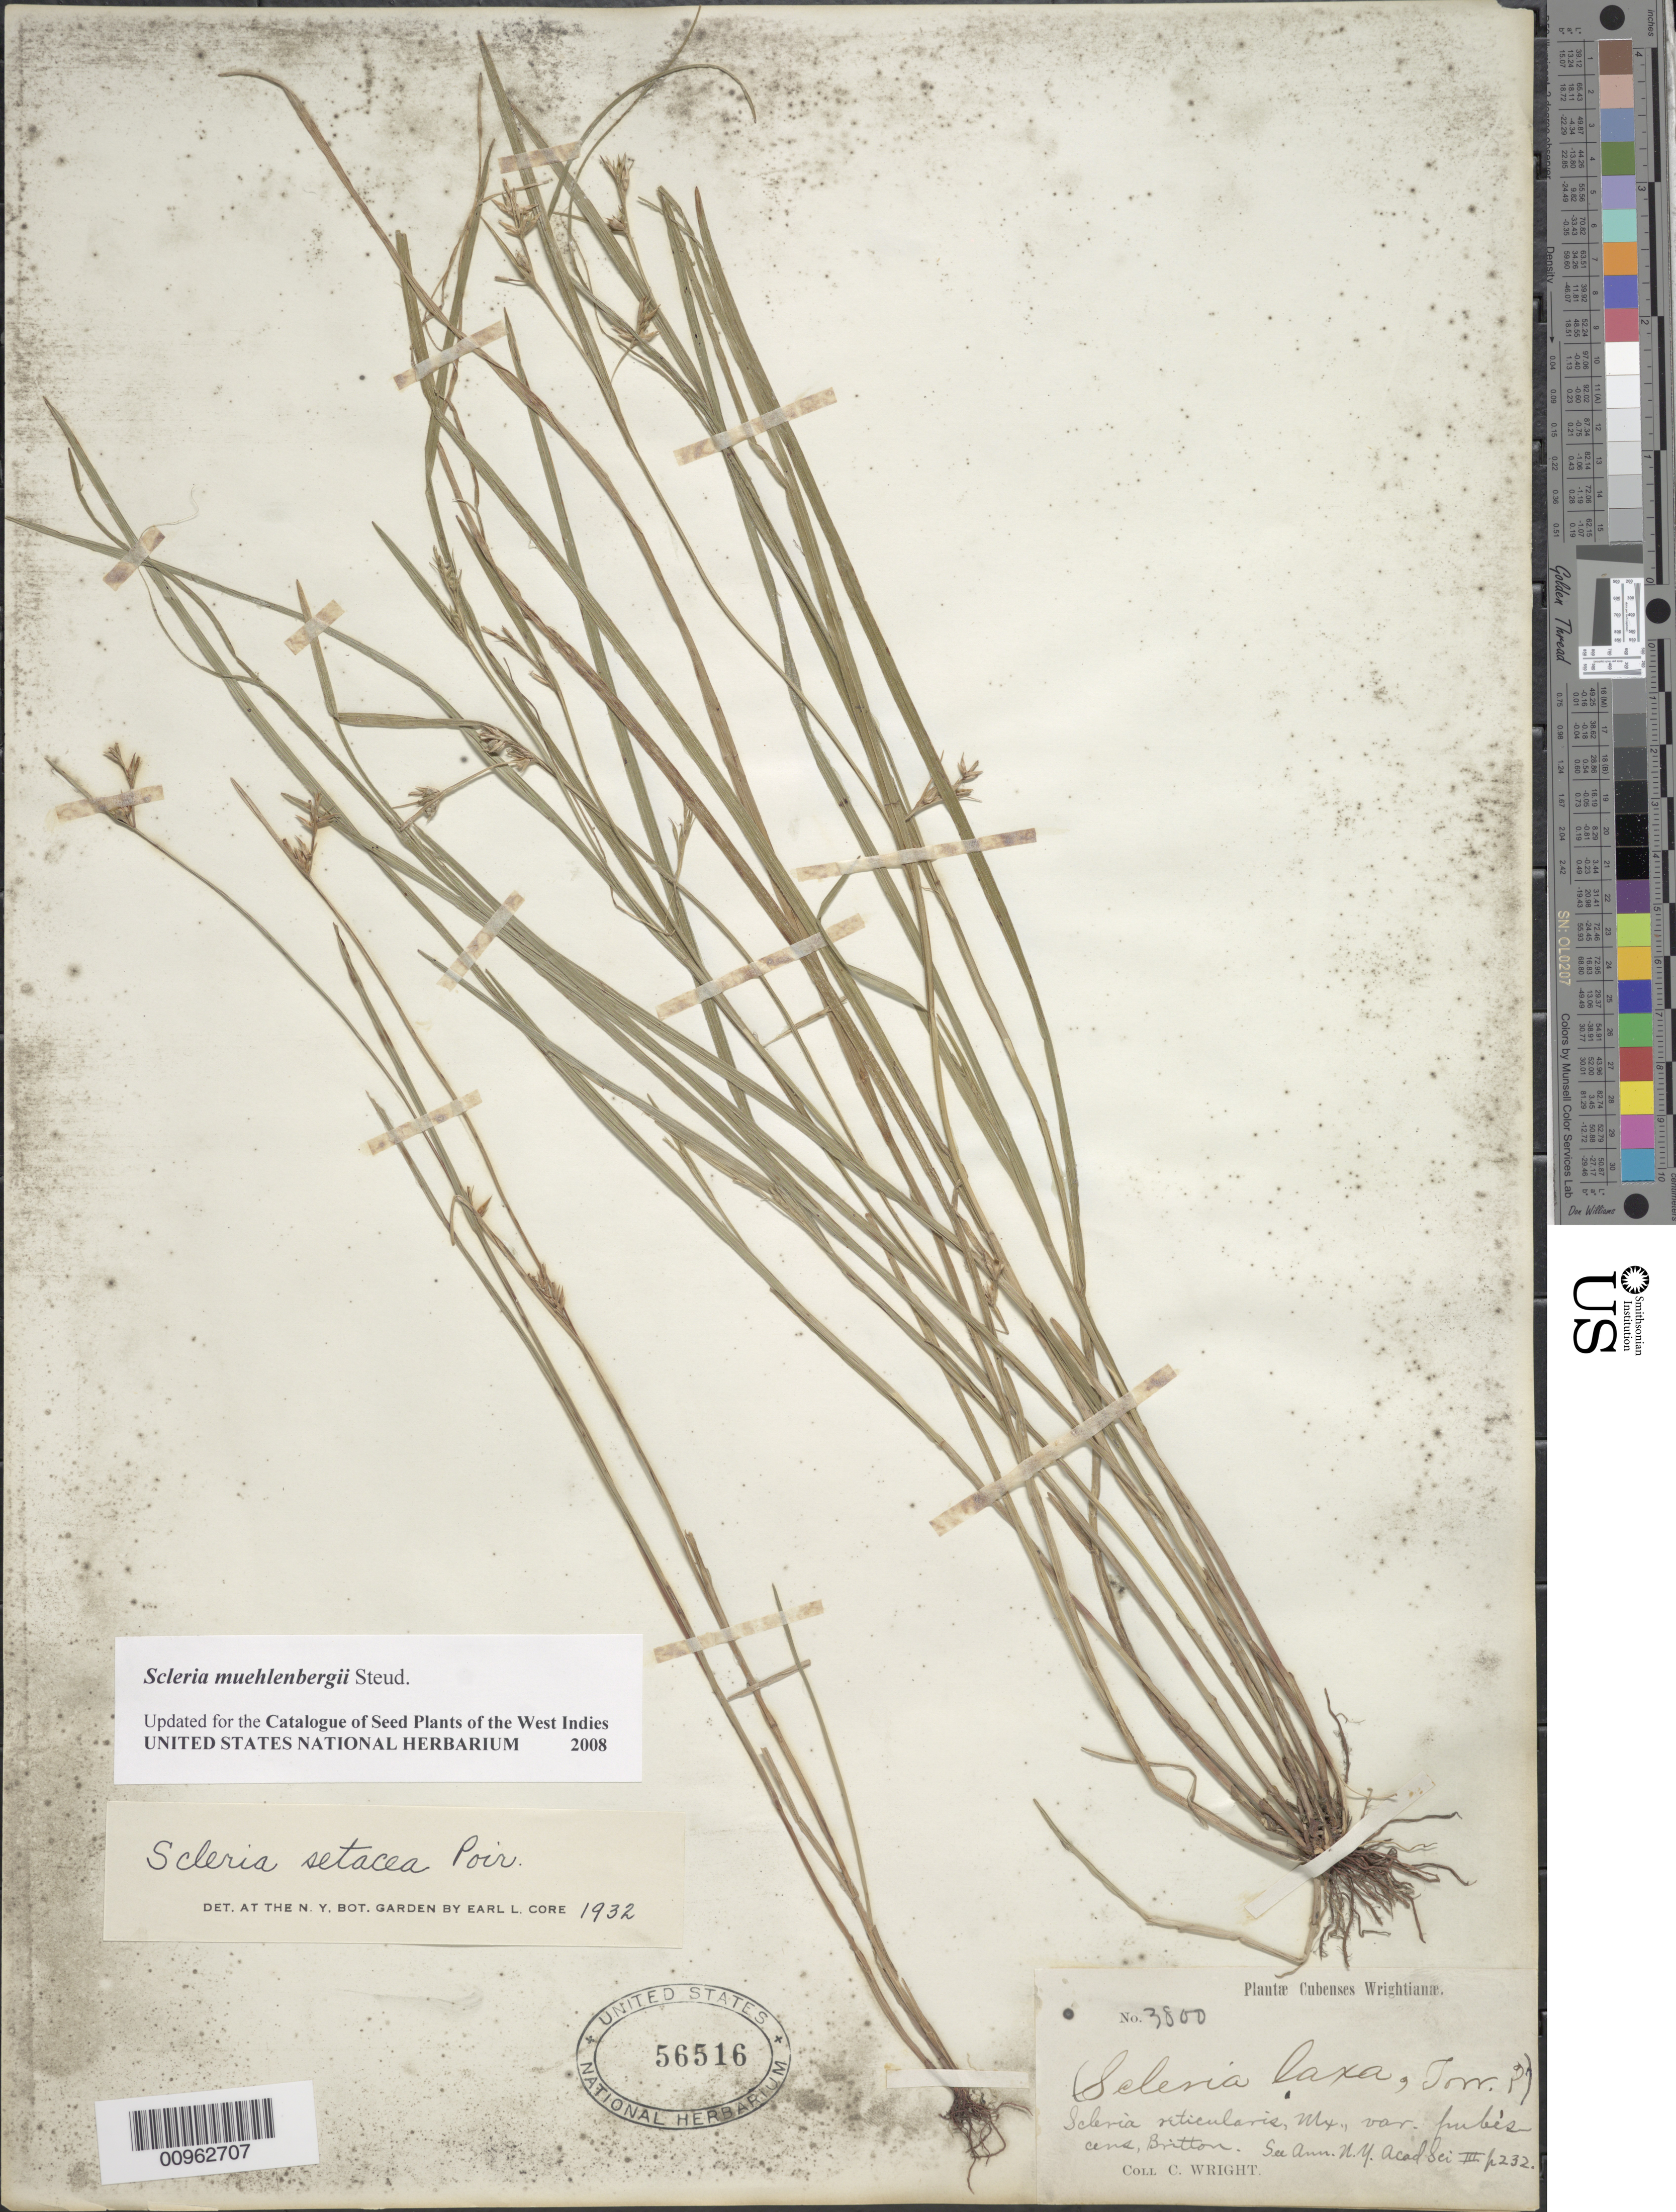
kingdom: Plantae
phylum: Tracheophyta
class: Liliopsida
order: Poales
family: Cyperaceae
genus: Scleria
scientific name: Scleria muehlenbergii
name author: Steud.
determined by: Strong, M. T., (US), Smithsonian Institution - National Museum of Natural History (UNITED STATES)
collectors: C. Wright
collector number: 3800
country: Cuba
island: Cuba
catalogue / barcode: US 56516